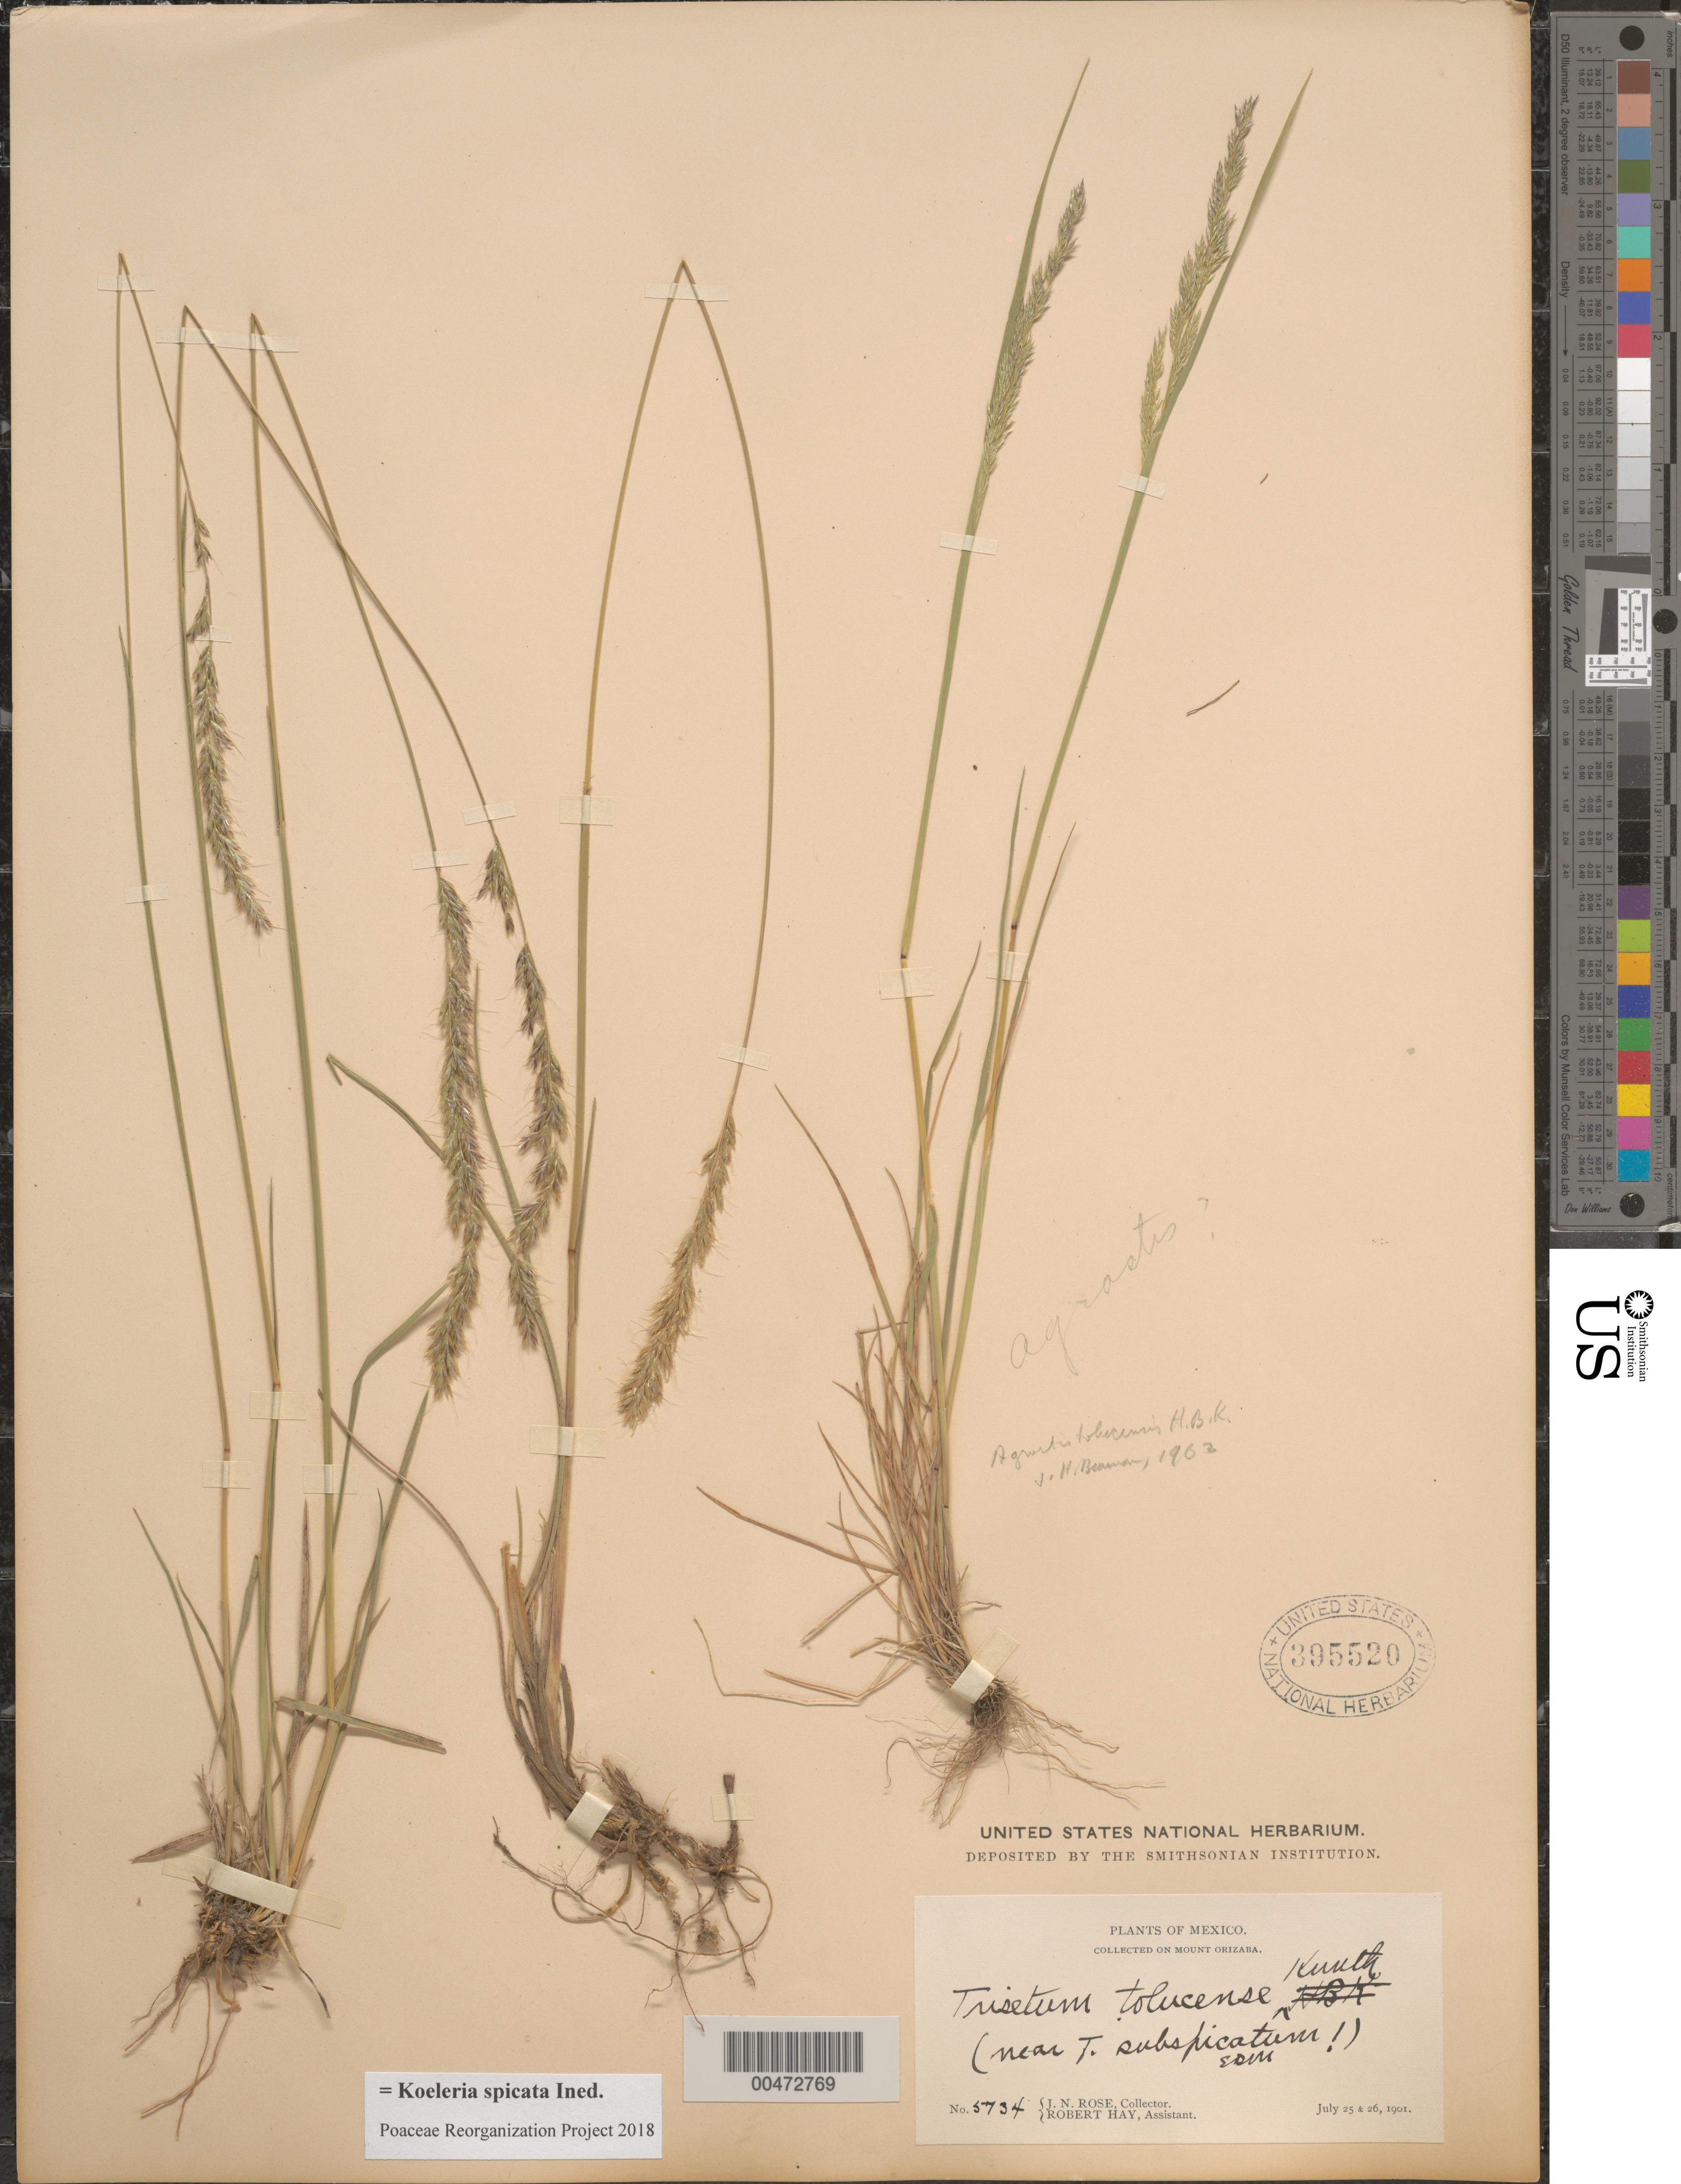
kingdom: Plantae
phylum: Tracheophyta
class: Liliopsida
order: Poales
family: Poaceae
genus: Koeleria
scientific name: Koeleria spicata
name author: (L.) Barberá et al.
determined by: Poaceae Reorganization Project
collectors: J. N. Rose & R. H. Hay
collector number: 5734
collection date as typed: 25 Jul 1901 and 26 Jul 1901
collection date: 1901-07-25,1901-07-26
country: Mexico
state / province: Veracruz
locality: Mt Orizaba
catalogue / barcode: US 395520